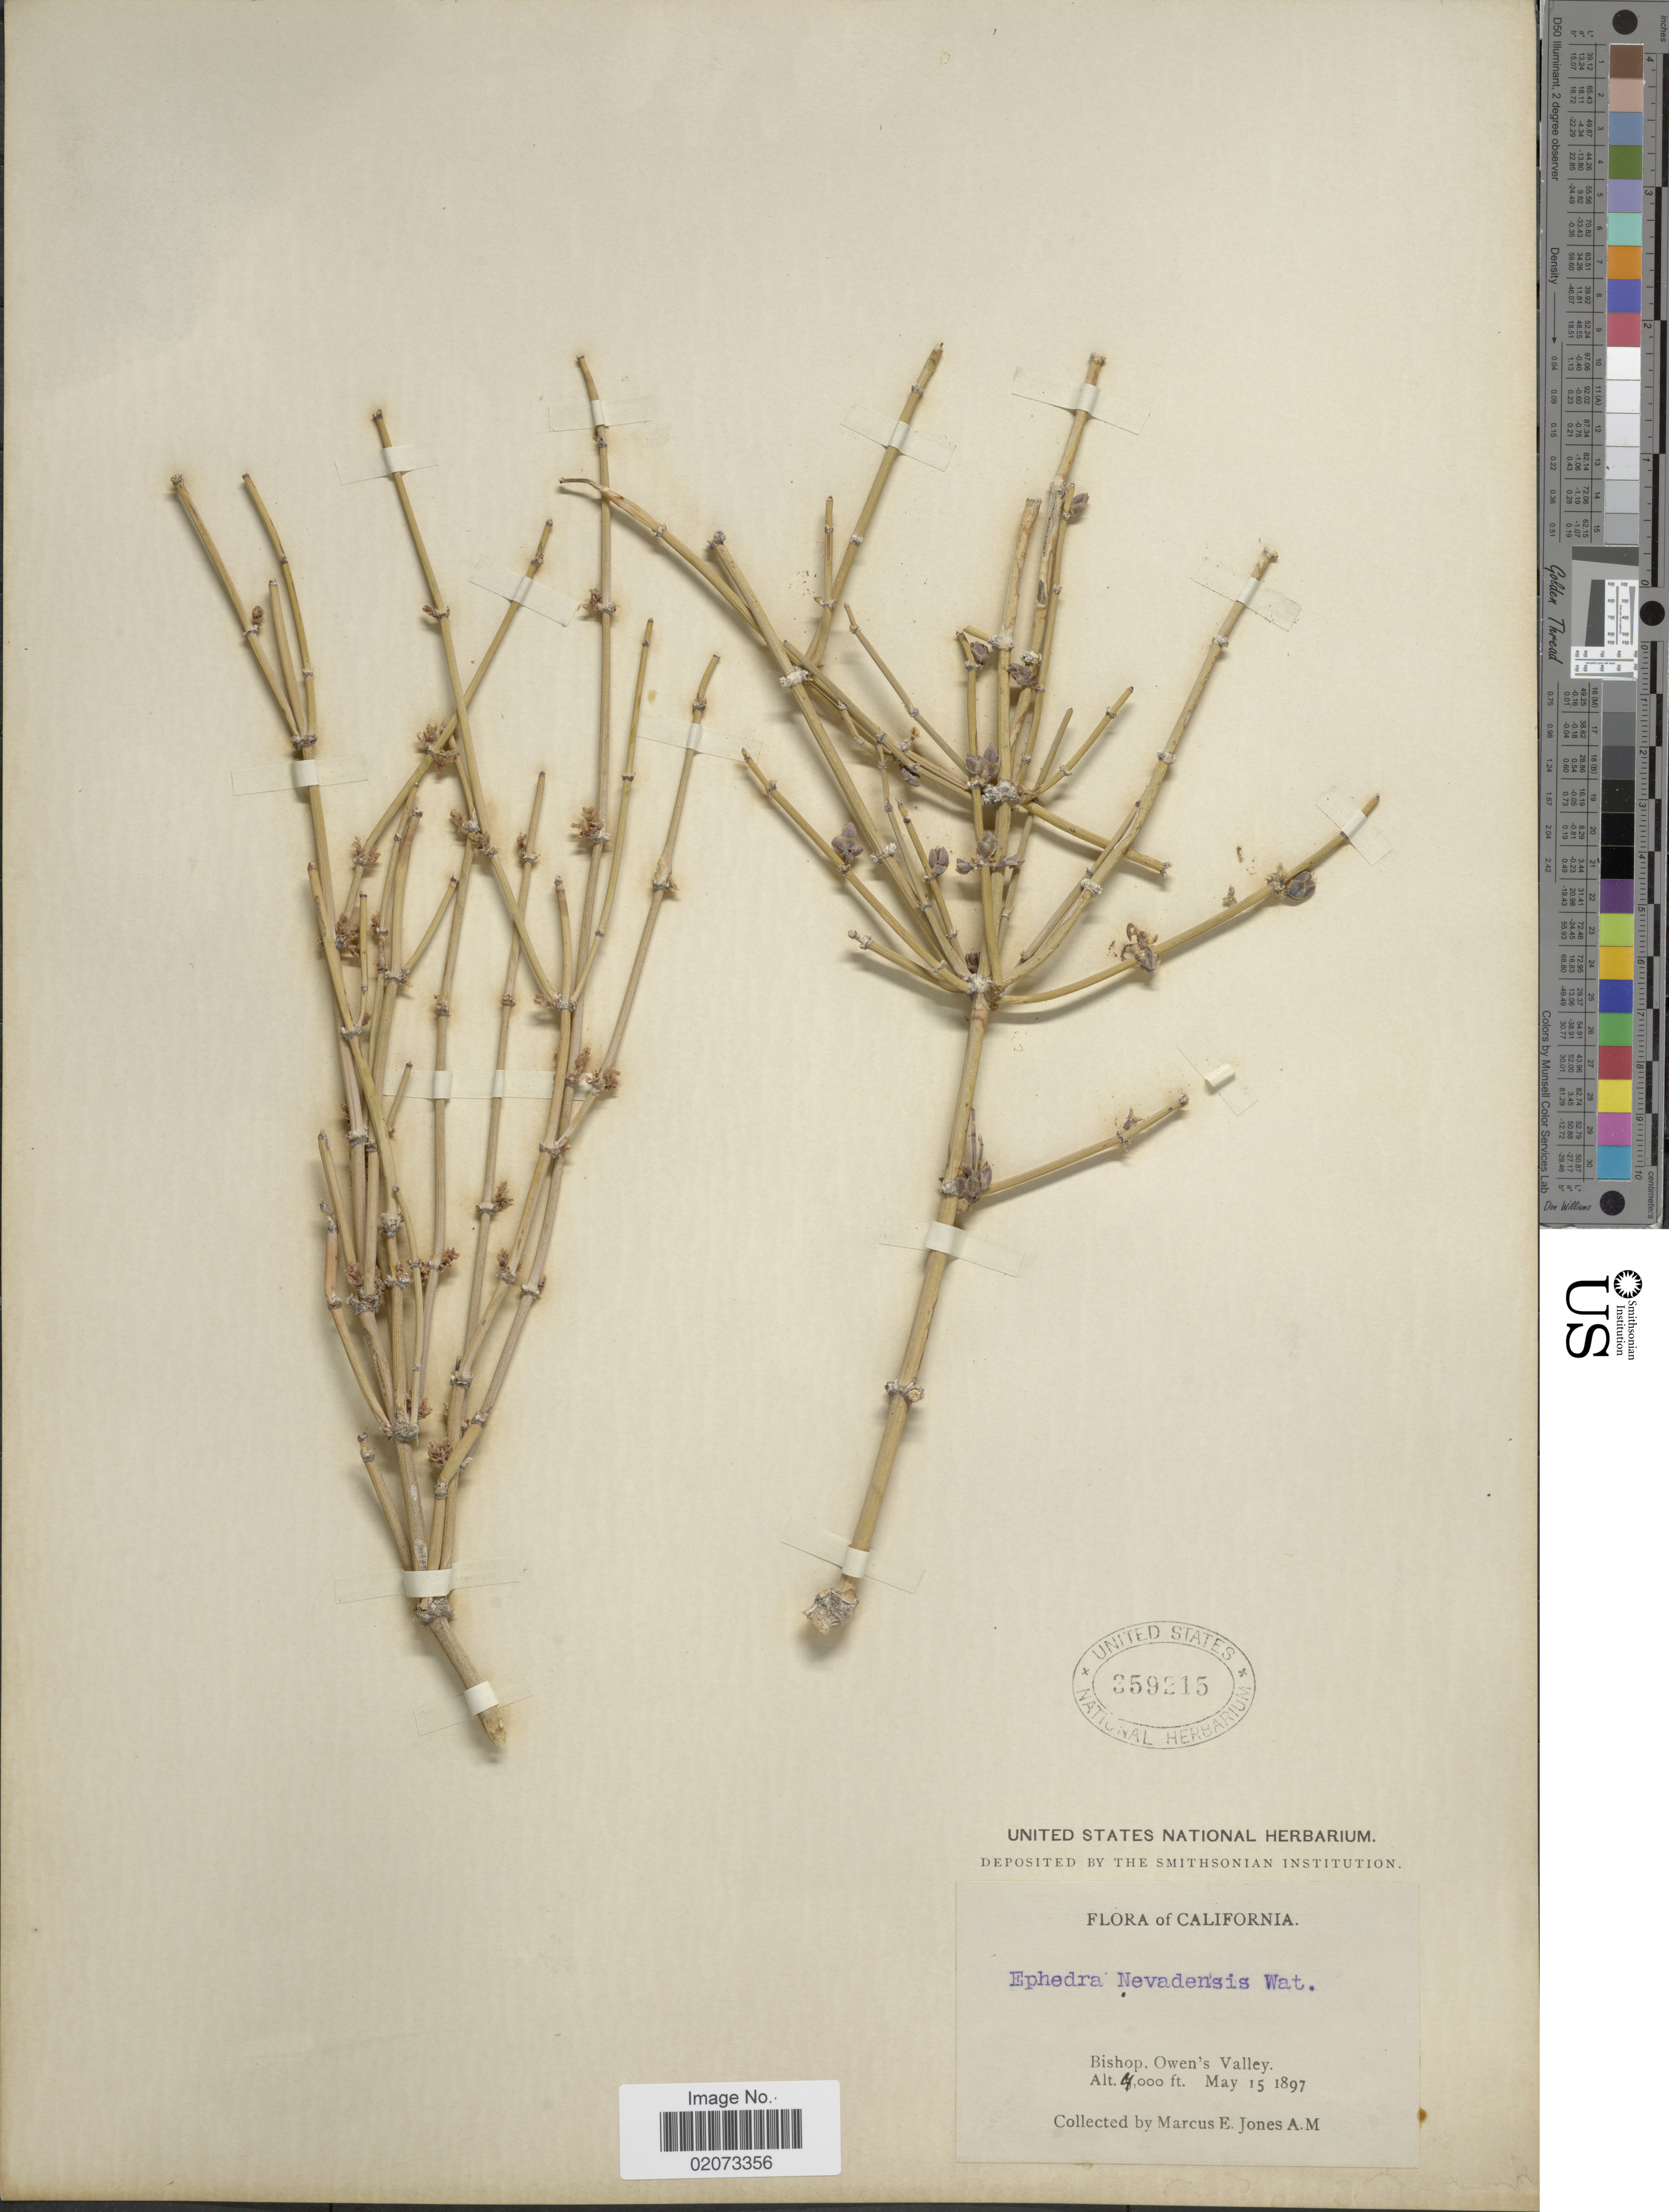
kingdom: Plantae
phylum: Tracheophyta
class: Gnetopsida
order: Ephedrales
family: Ephedraceae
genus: Ephedra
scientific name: Ephedra nevadensis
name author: S. Watson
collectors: M. E. Jones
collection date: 1897-05-15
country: United States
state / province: California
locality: California, Bishop, Owen's Valley.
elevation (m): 1219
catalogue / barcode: US 359215